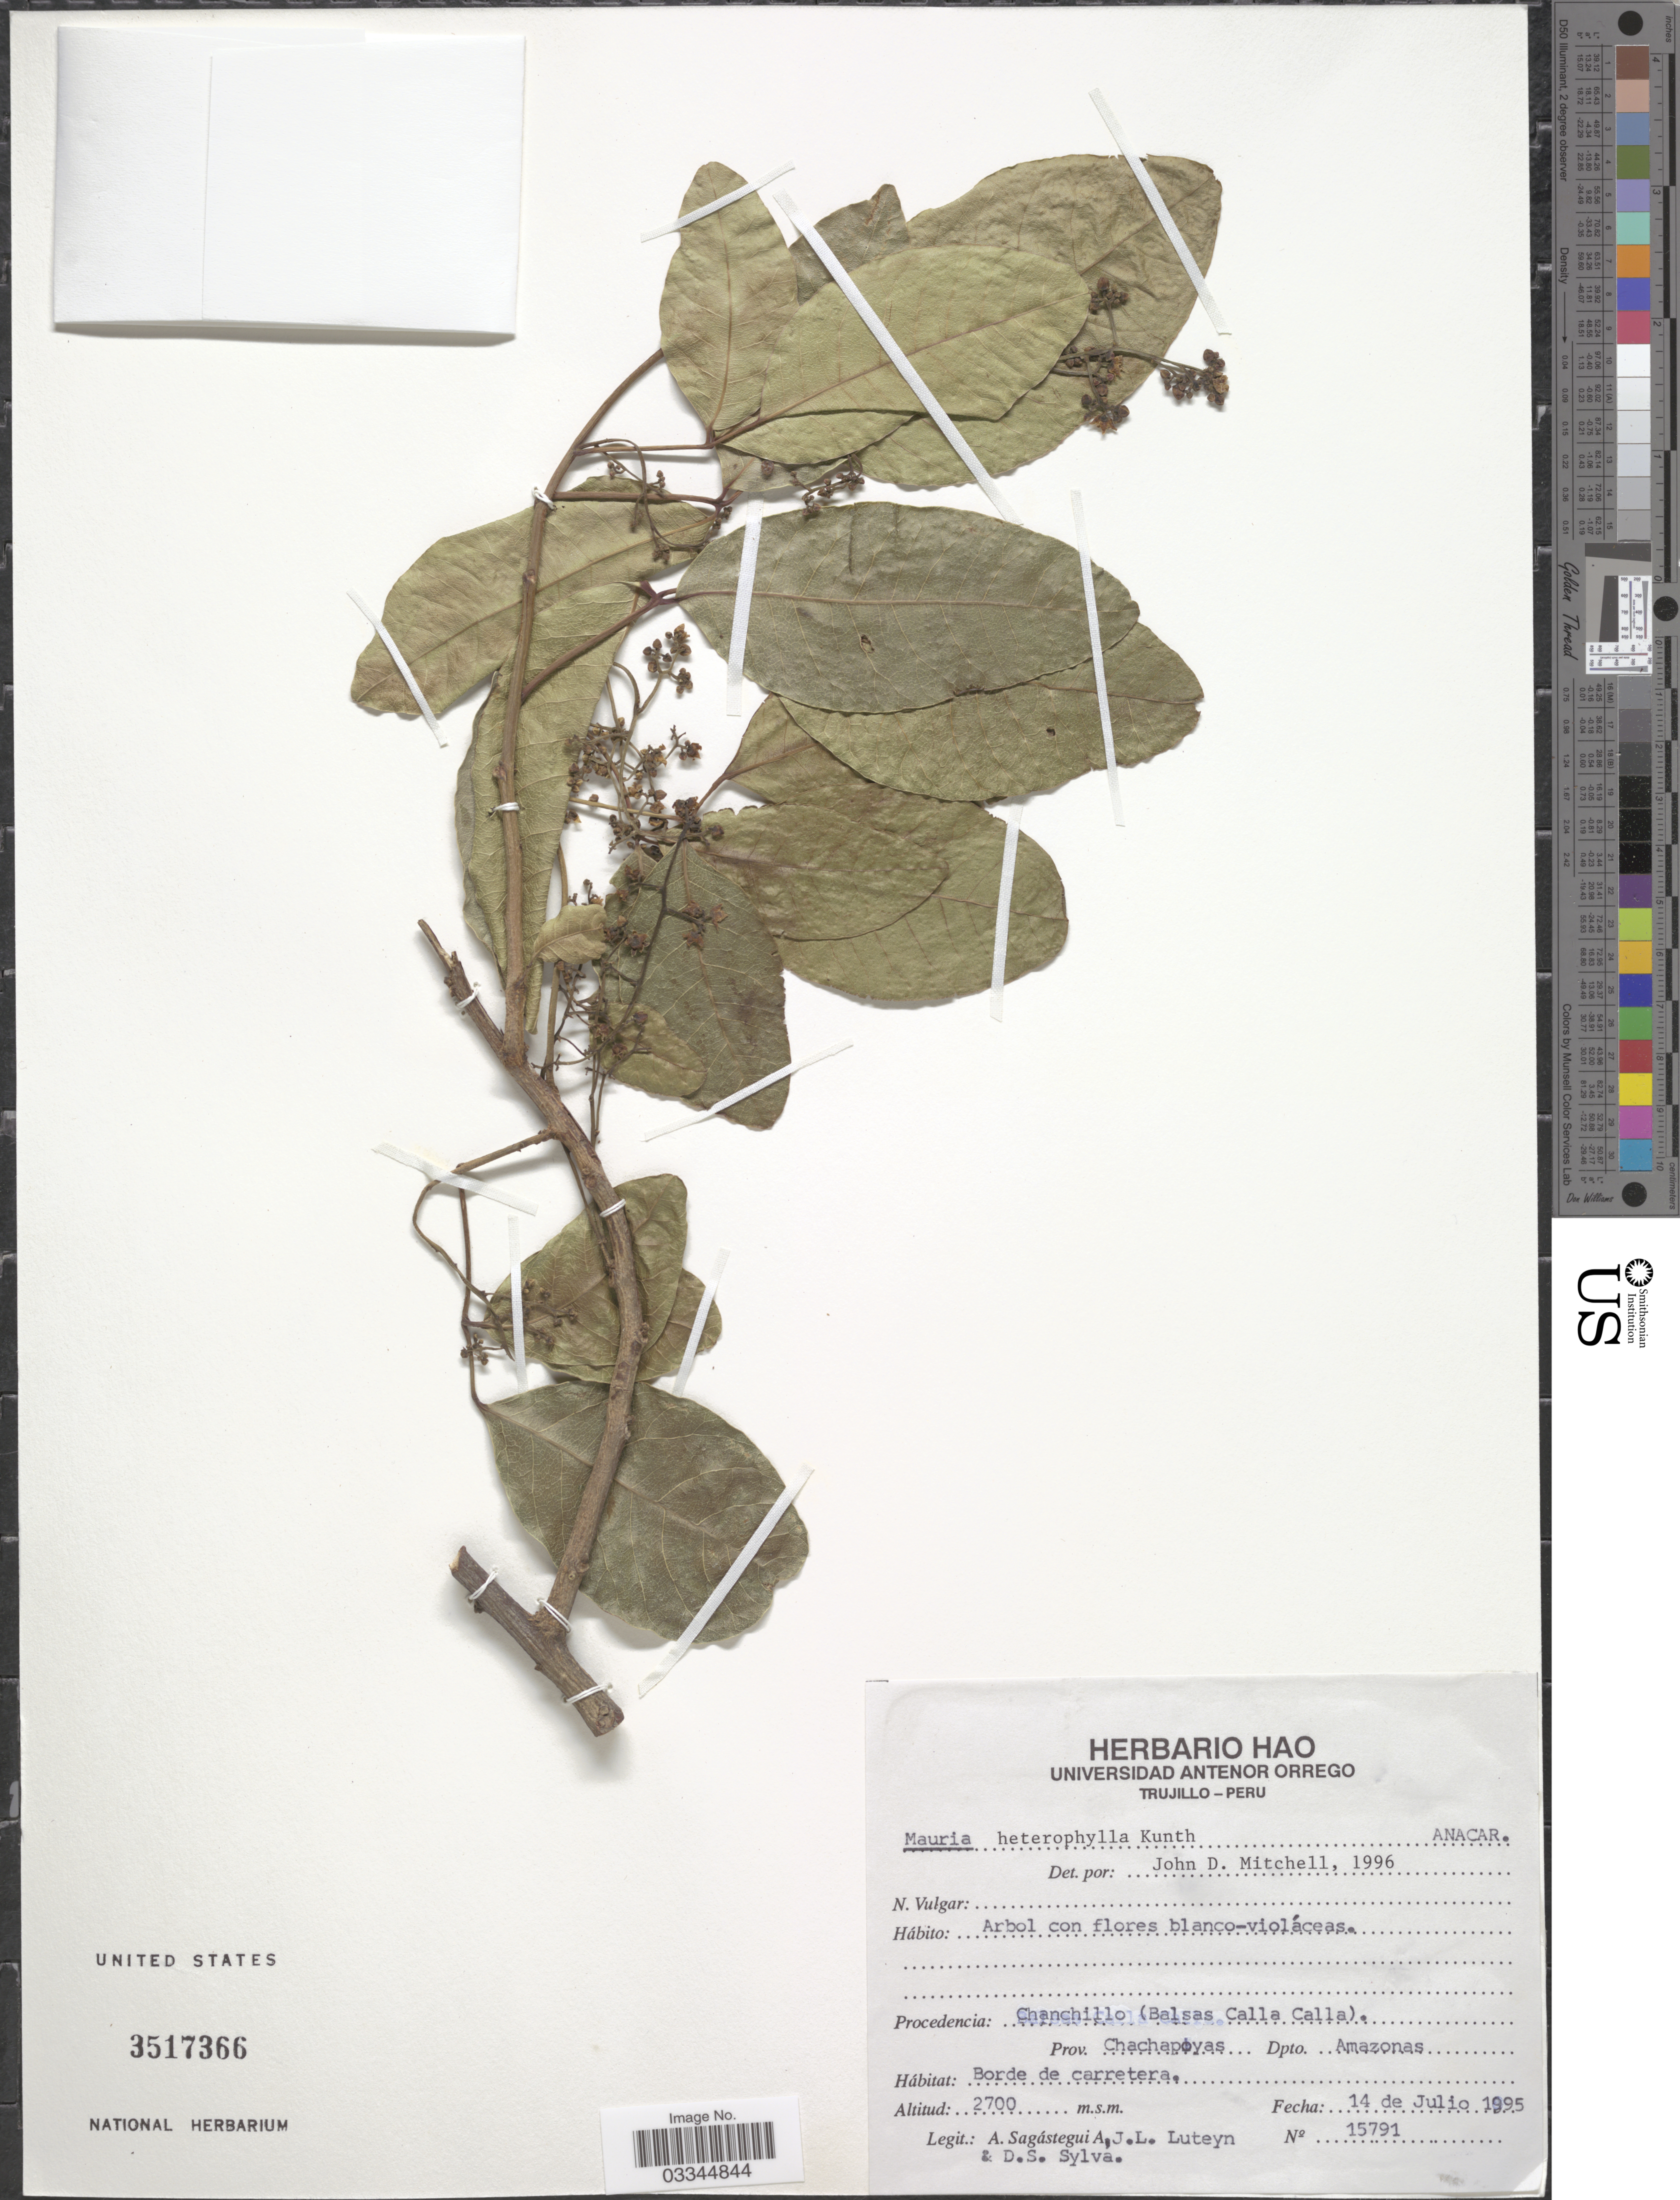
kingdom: Plantae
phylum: Tracheophyta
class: Magnoliopsida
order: Sapindales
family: Anacardiaceae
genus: Mauria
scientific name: Mauria heterophylla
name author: Kunth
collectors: A. Sagástegui A., J. Luteyn & D. Sylva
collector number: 15791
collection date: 1995-07-14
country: Peru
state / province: Amazonas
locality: Procedencia: Chanchillo (Balsas Calla Calla). Prov. Chachapoyas. Dpto. Amazonas.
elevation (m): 2700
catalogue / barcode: US 3517366